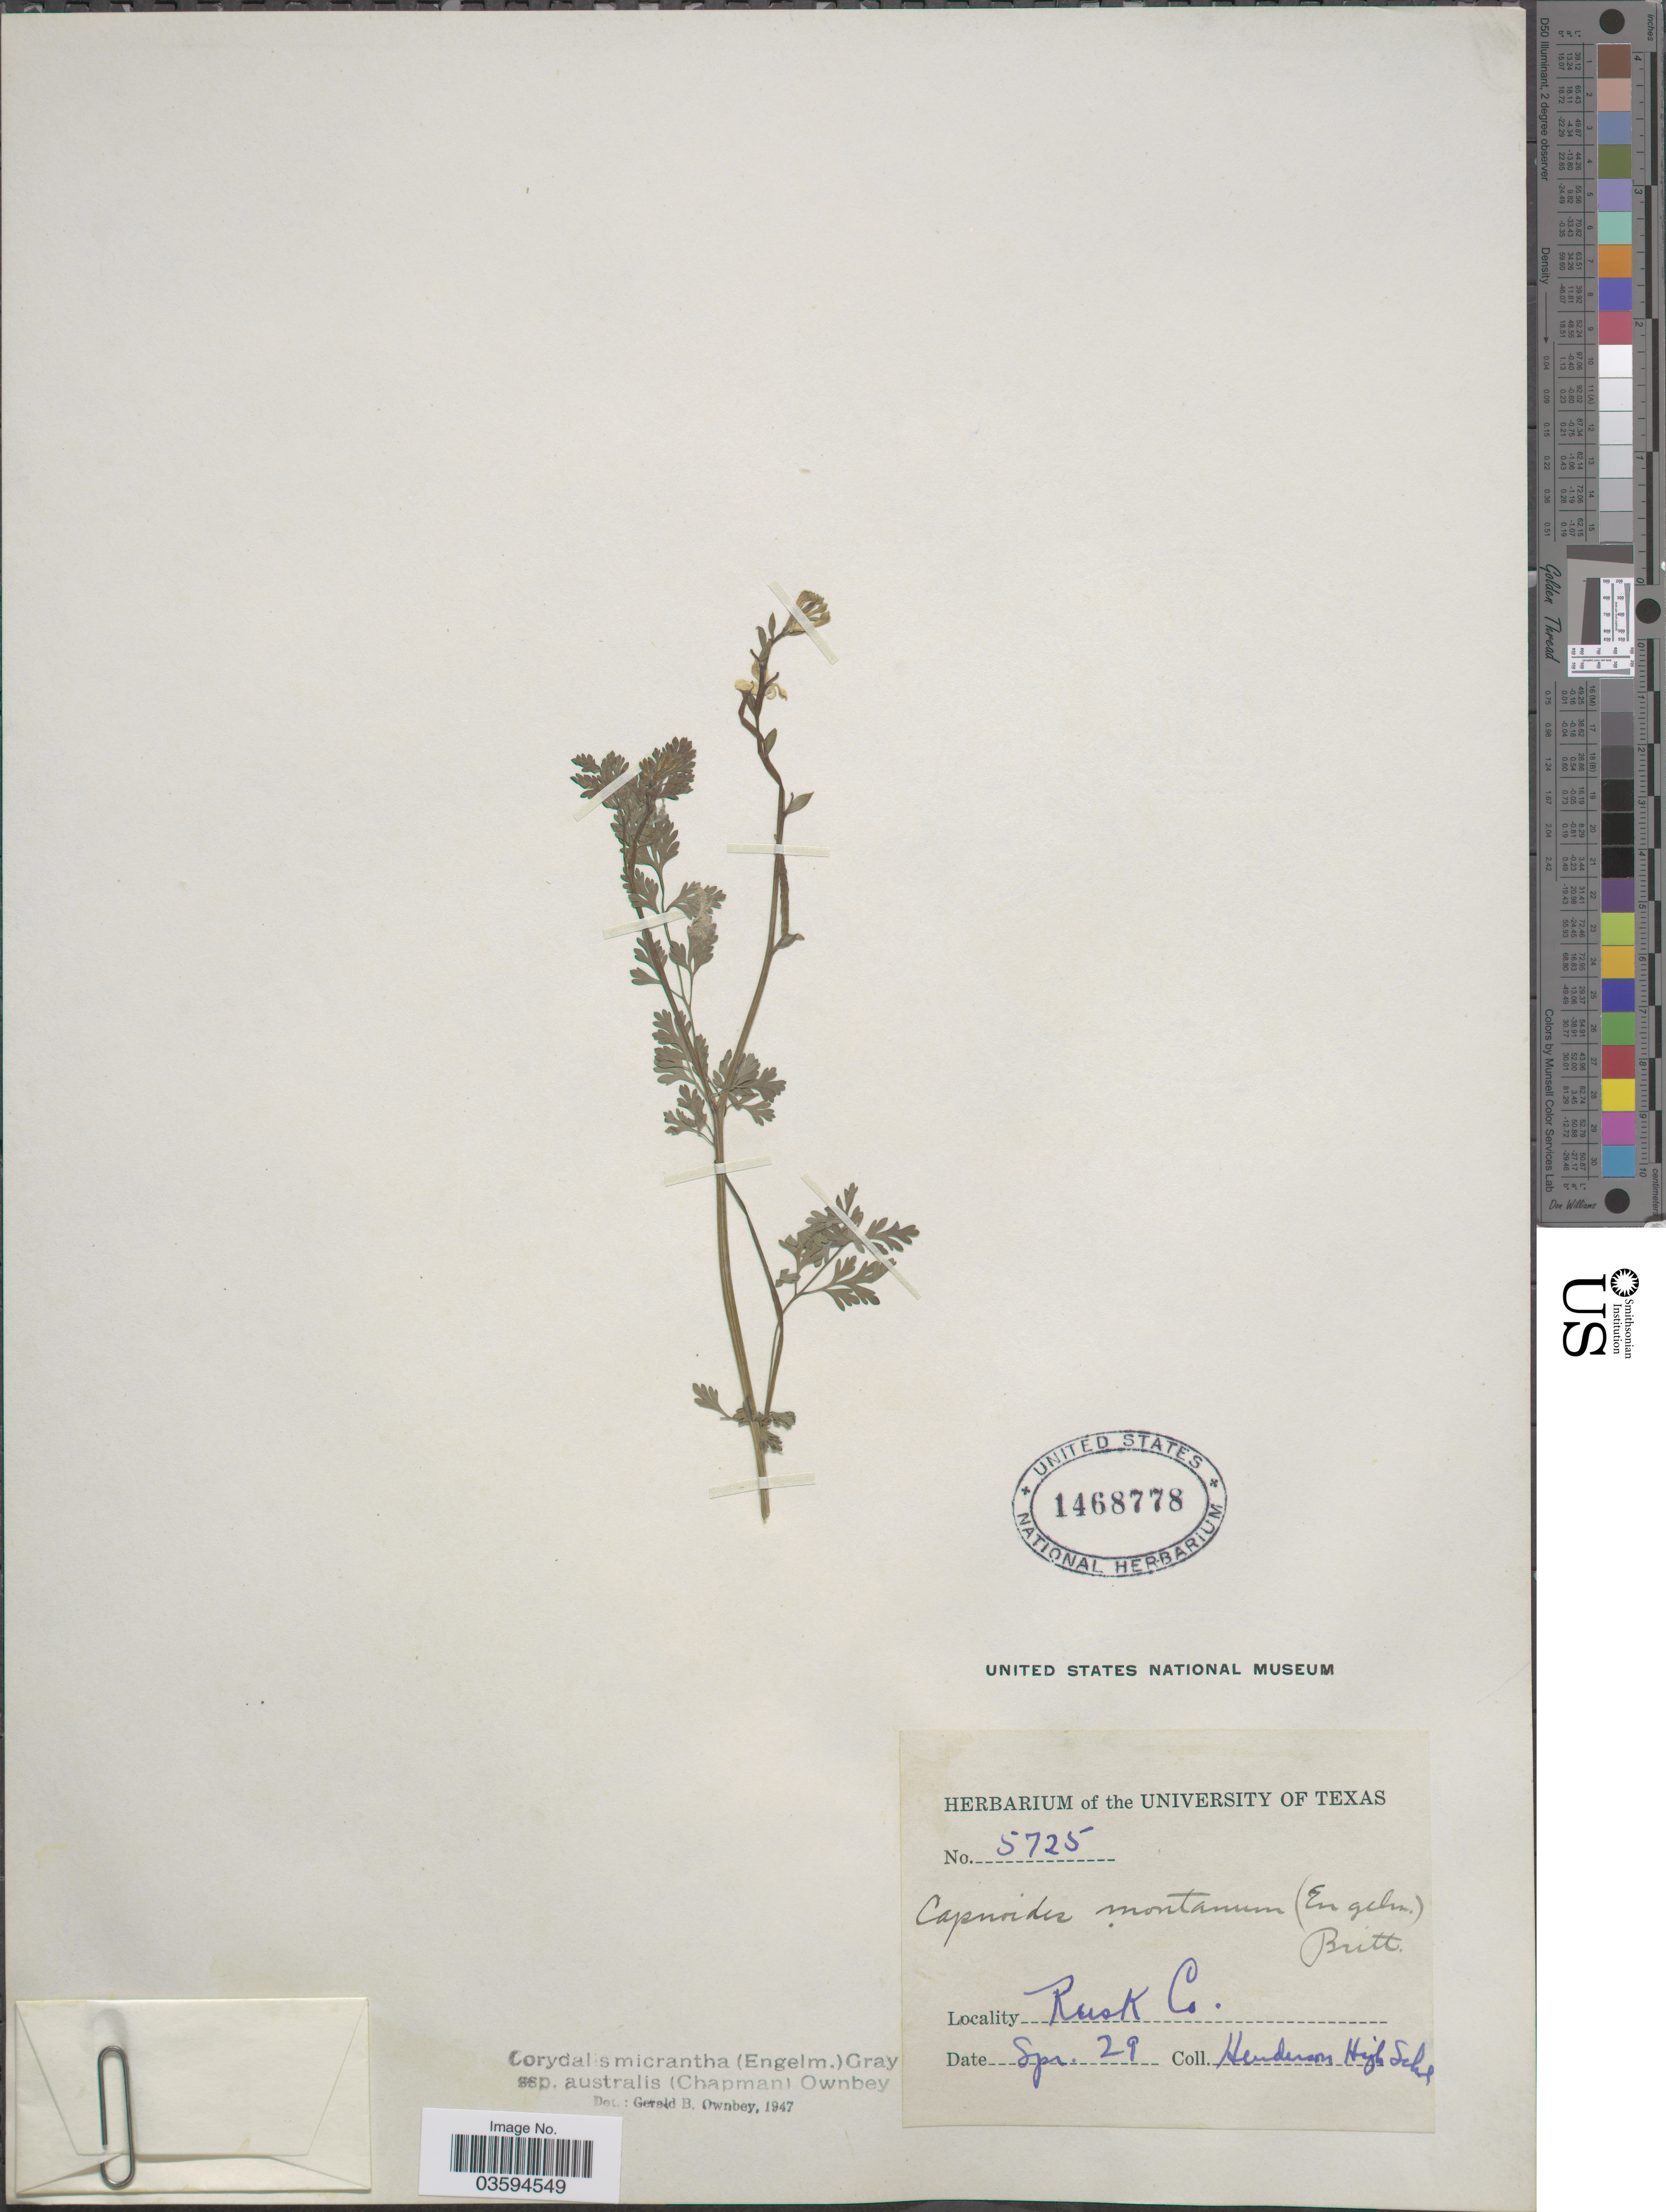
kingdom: Plantae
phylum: Tracheophyta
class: Magnoliopsida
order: Ranunculales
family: Papaveraceae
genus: Corydalis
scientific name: Corydalis micrantha subsp. australis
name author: (Chapm.) G.B. Ownbey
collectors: Henderson High School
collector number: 5725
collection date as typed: Spr. 29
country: United States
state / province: Texas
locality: Rusk Co.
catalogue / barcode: US 1468778